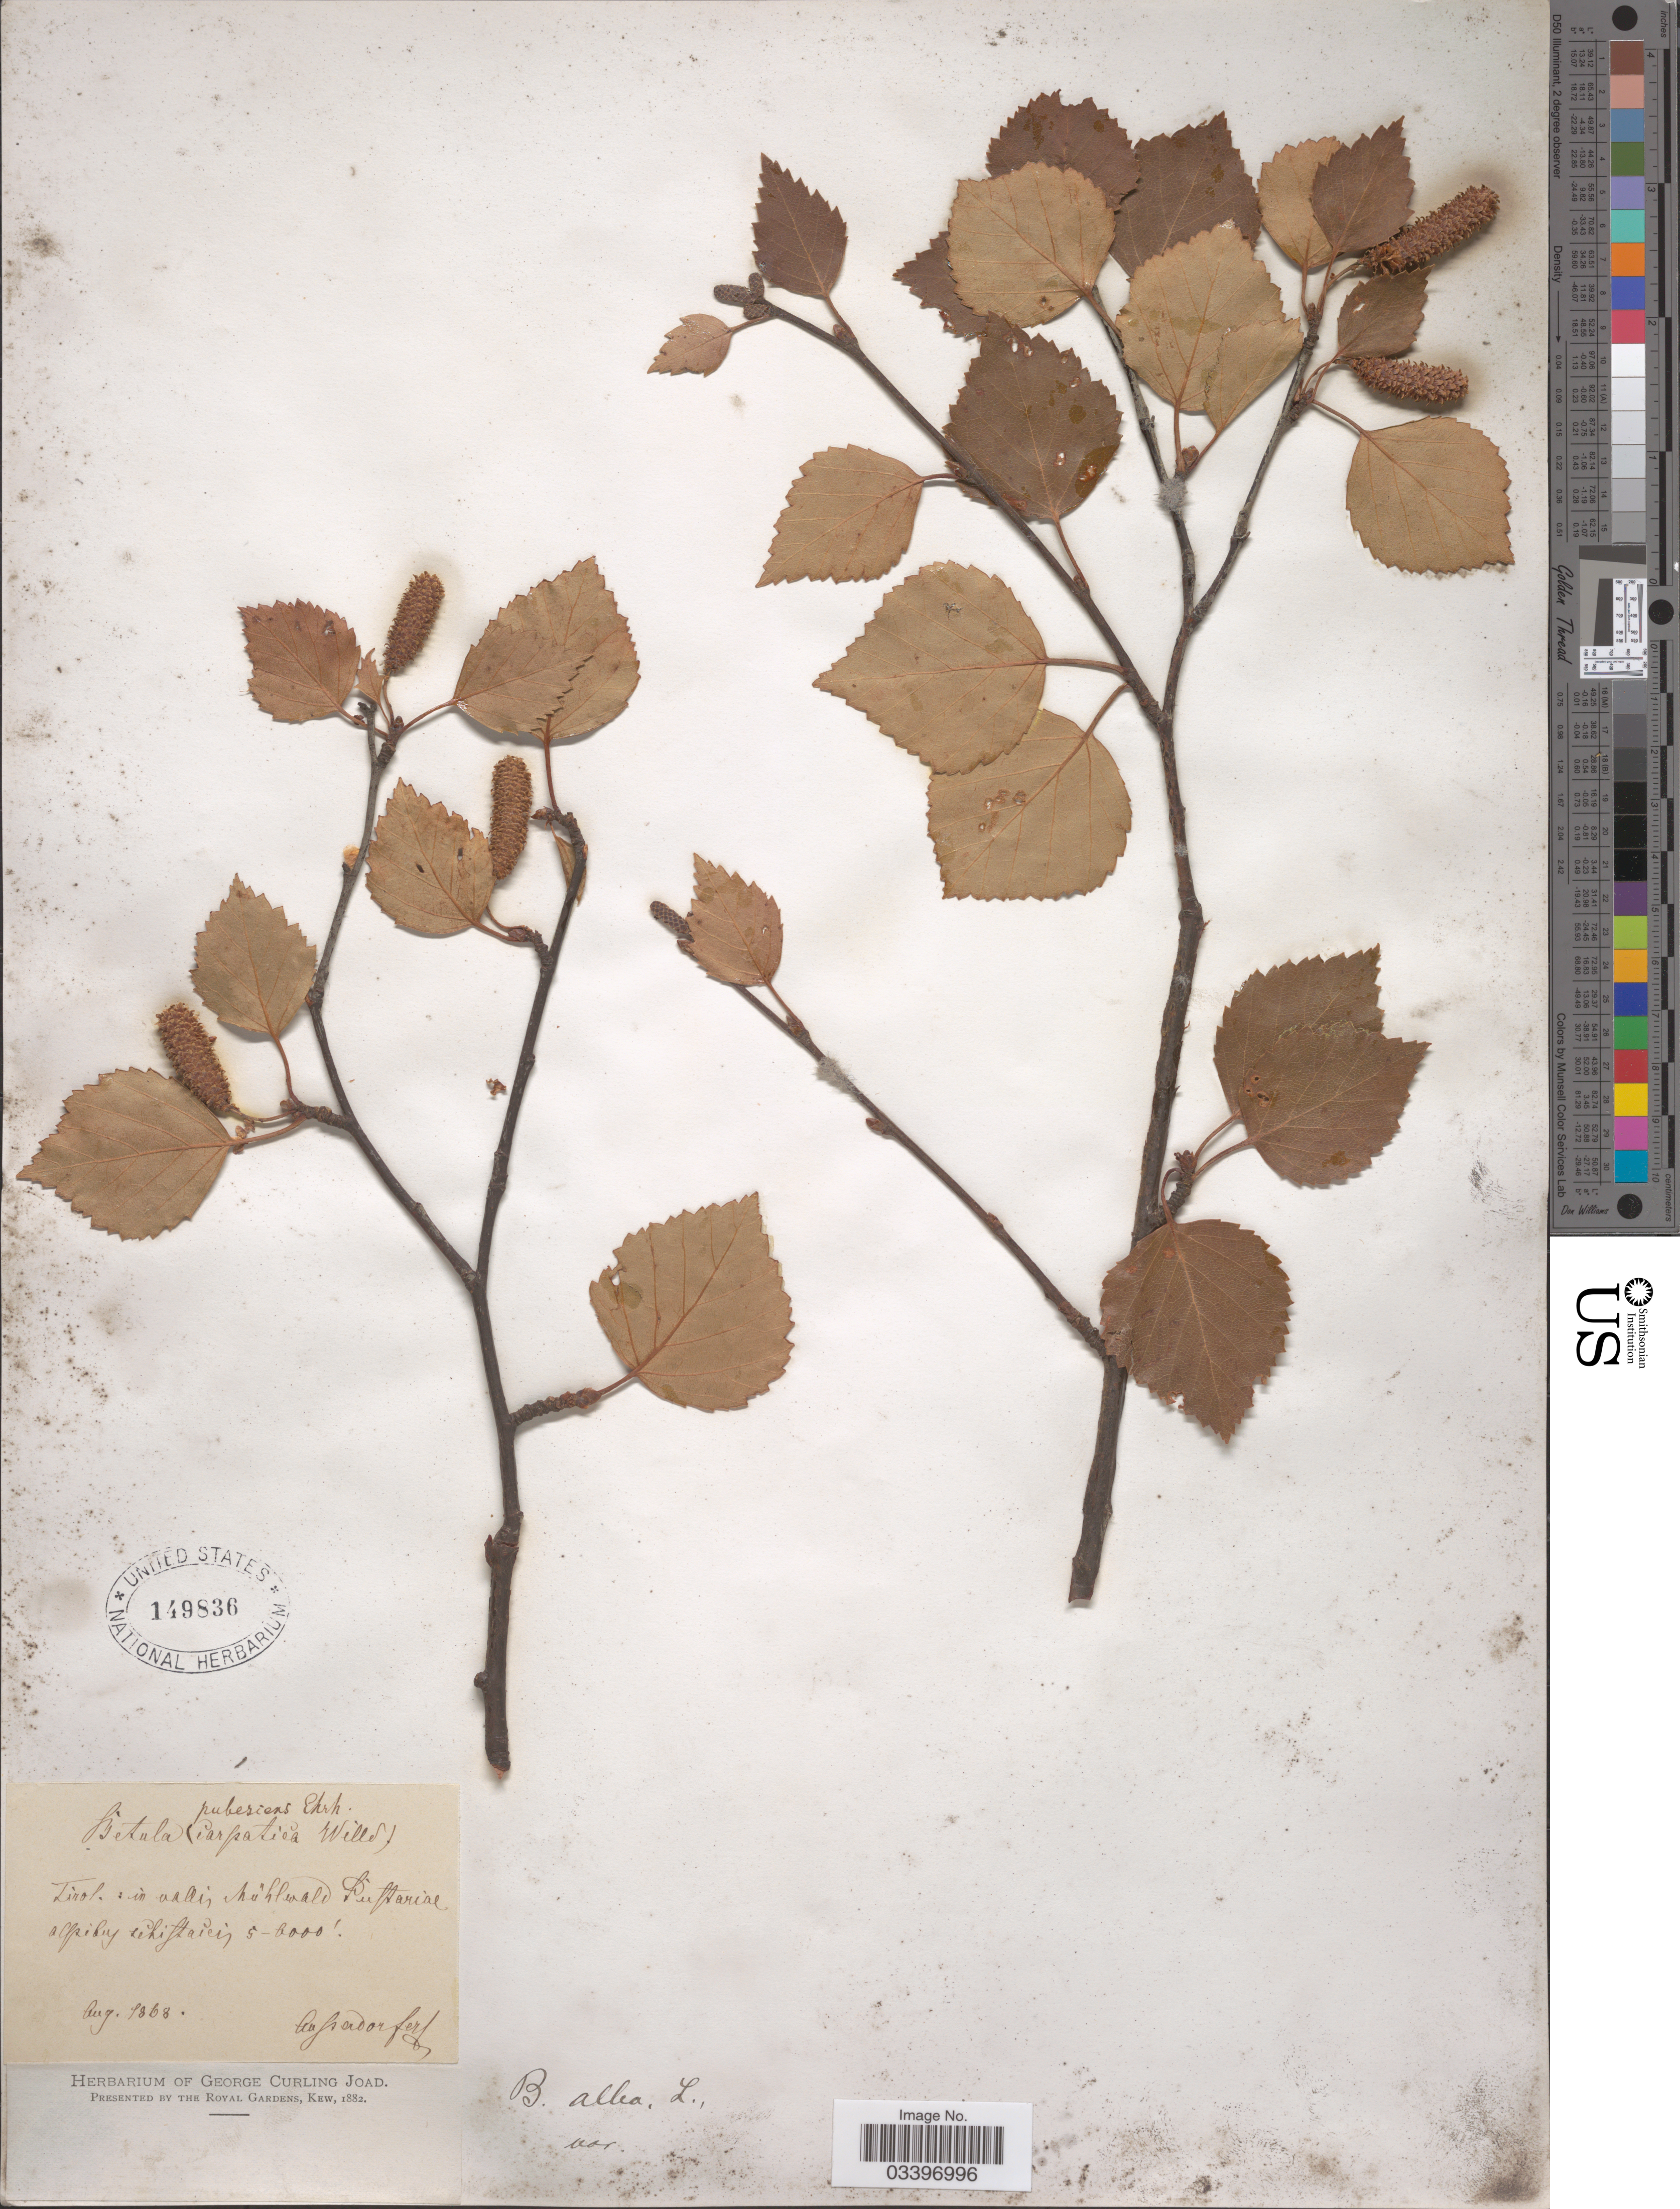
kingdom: Plantae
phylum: Tracheophyta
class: Magnoliopsida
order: Fagales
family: Betulaceae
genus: Betula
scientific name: Betula alba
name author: L.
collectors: Aufsersdorfer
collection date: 1868-08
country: Italy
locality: Tirol.: in vallis Mühlwald Suftariae [interpreted].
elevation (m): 1524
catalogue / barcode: US 149836